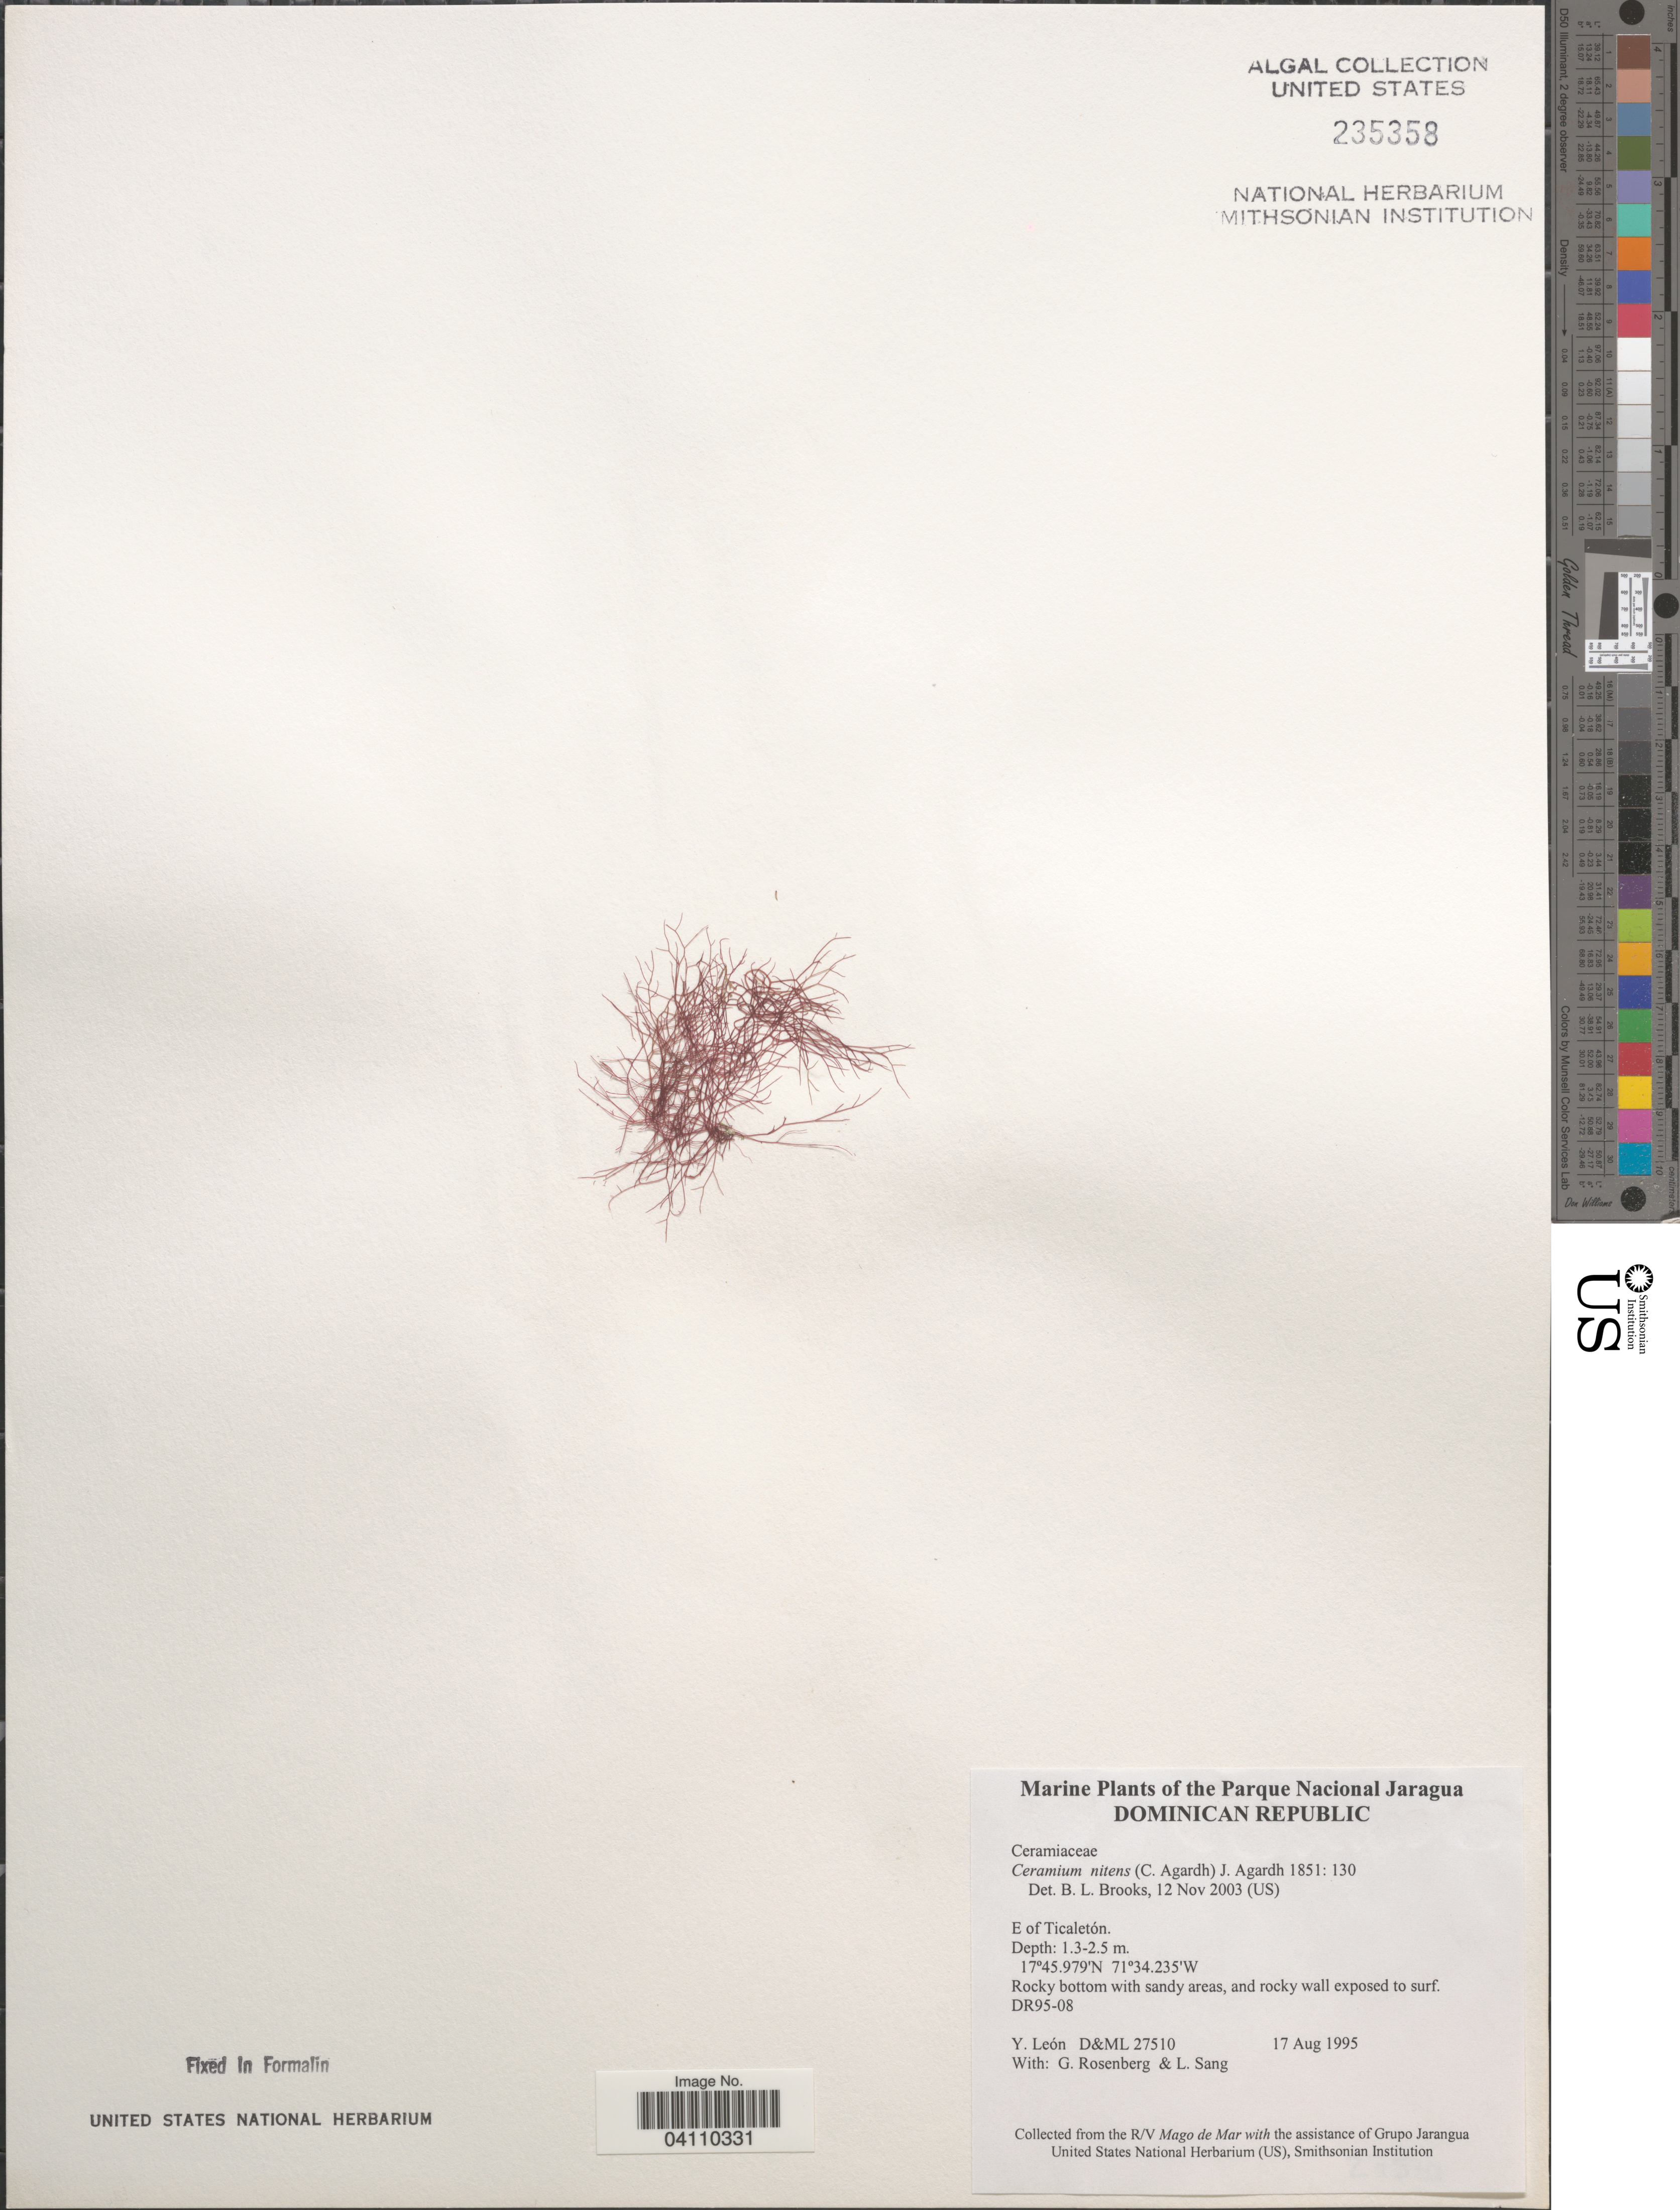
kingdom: Plantae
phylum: Rhodophyta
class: Florideophyceae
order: Ceramiales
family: Ceramiaceae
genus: Ceramium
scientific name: Ceramium nitens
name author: (C. Agardh) J. Agardh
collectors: Y. León, G. Rosenberg & L. Sang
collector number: D&ML27510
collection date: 1995-08-17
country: Dominican Republic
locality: The Parque Nacional Jaragua. E of Ticaletón.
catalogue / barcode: US 235358